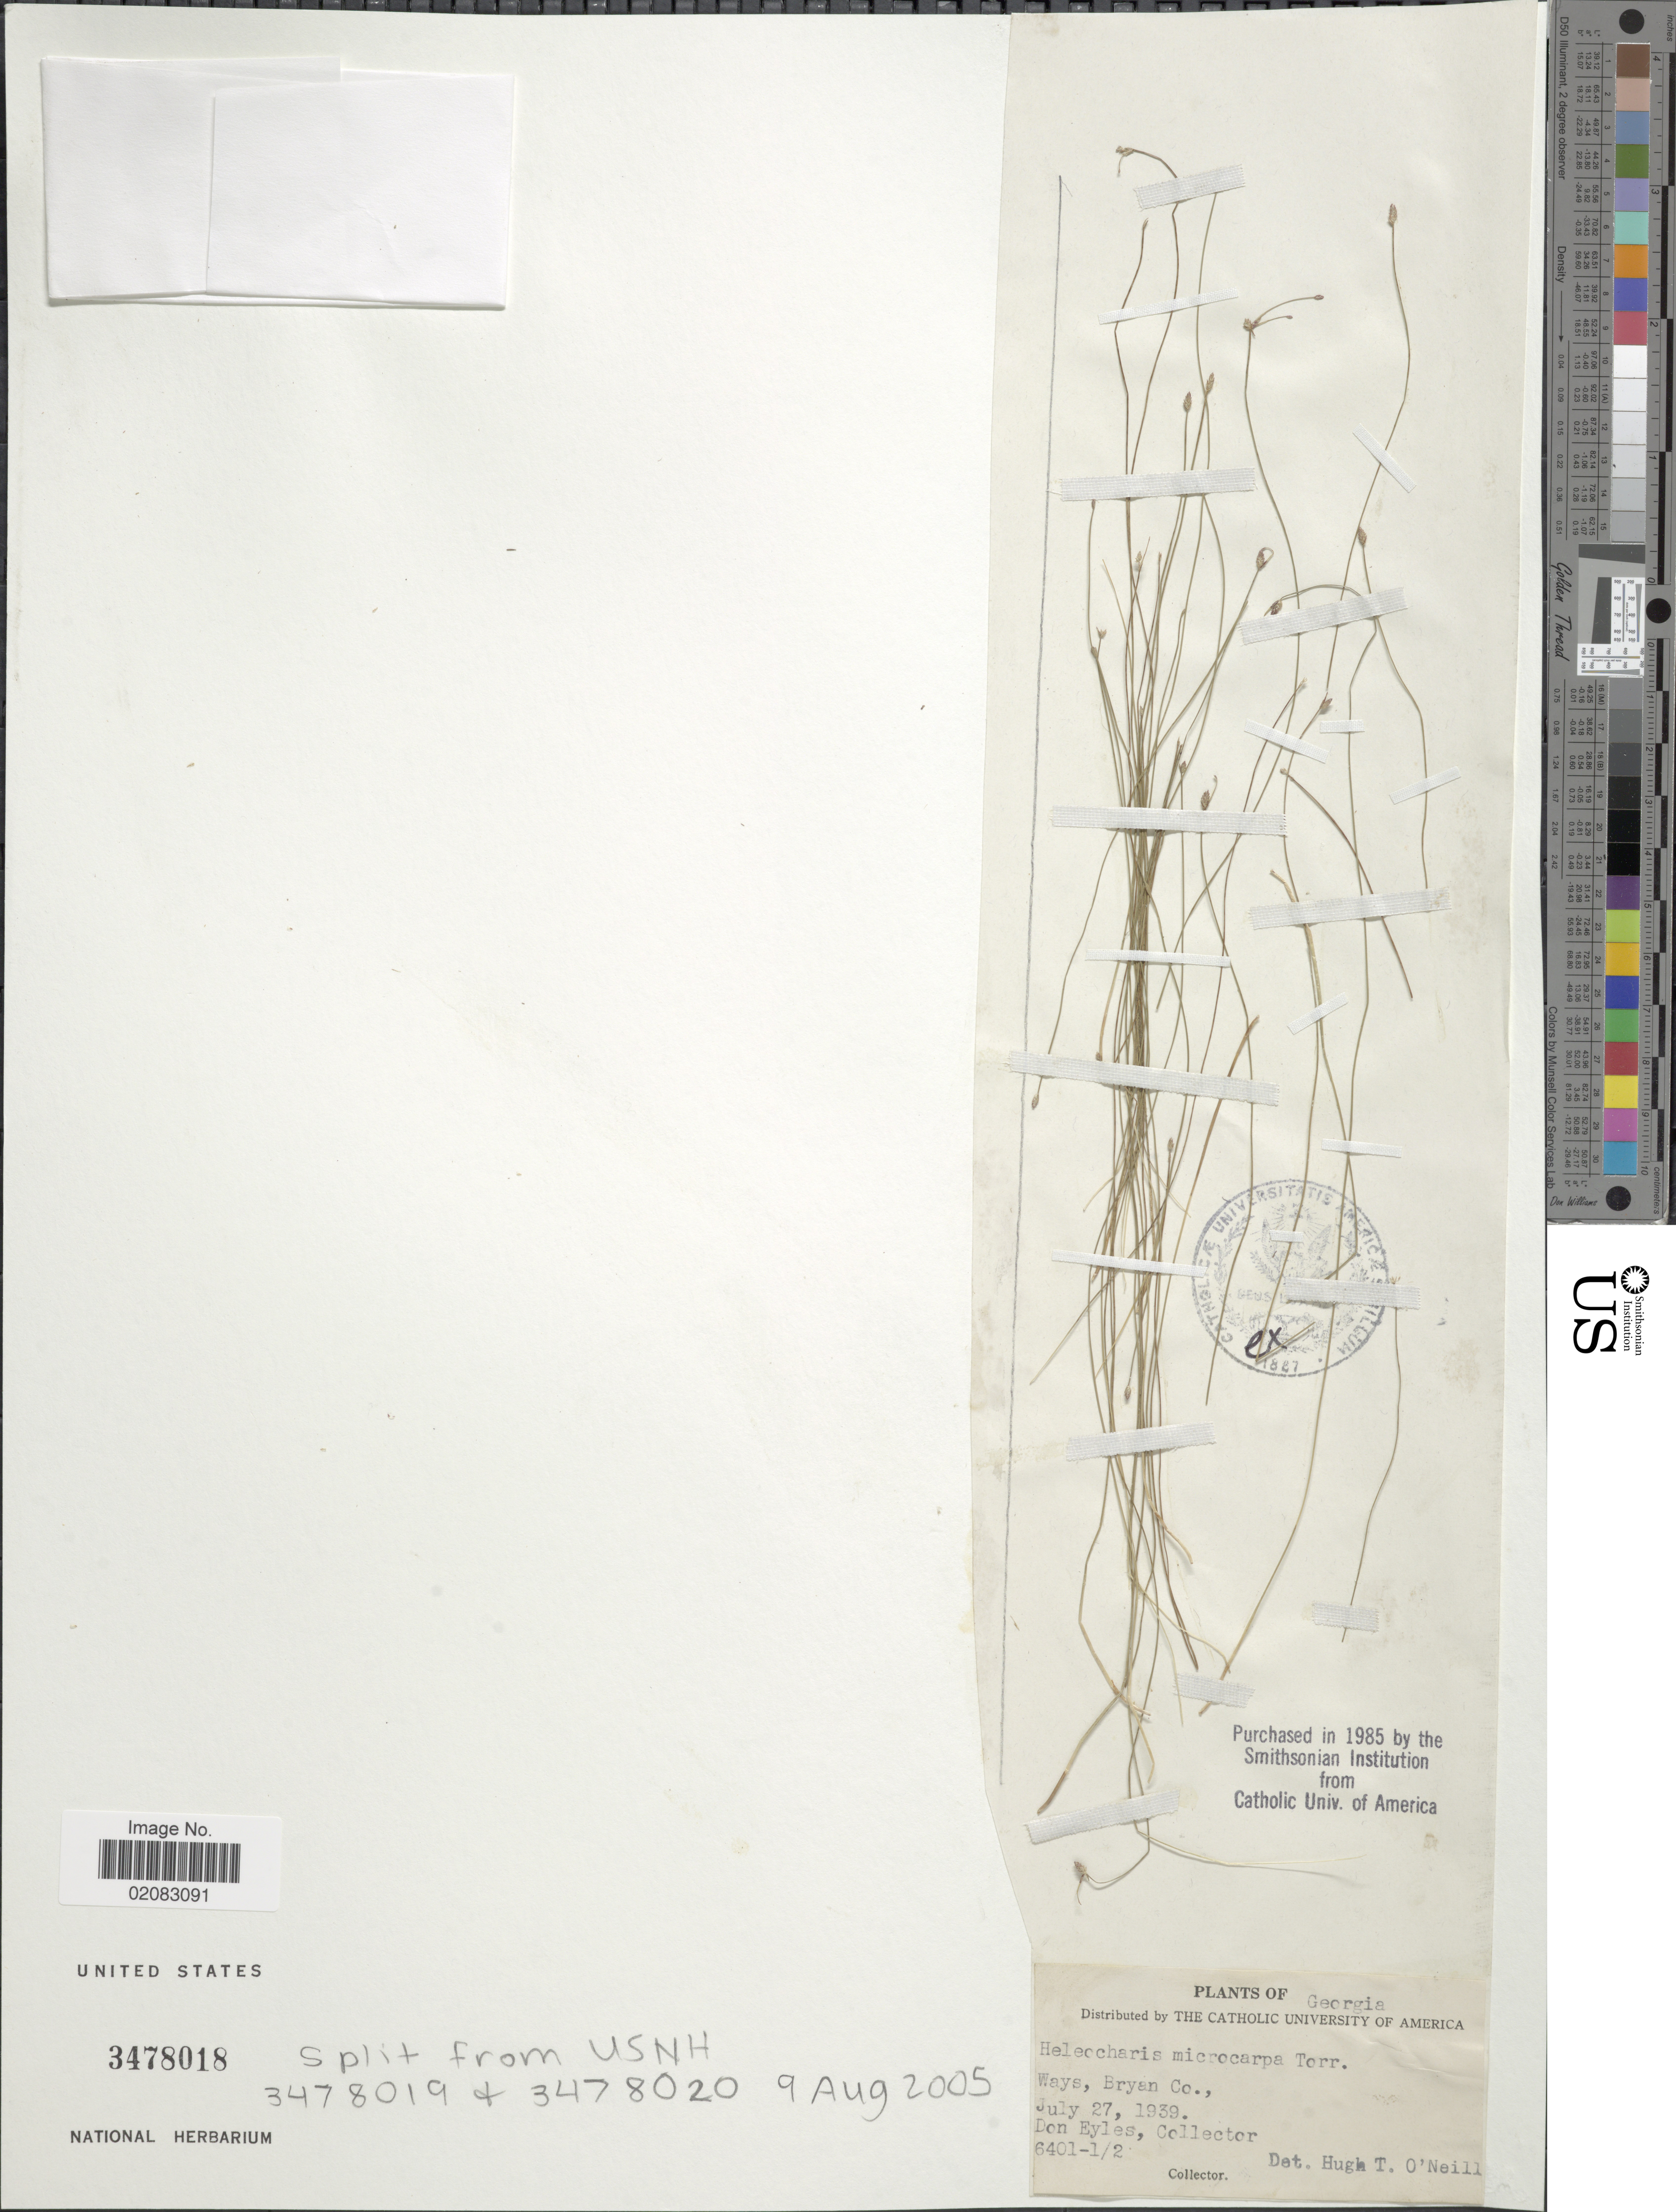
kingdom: Plantae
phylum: Tracheophyta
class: Liliopsida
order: Poales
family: Cyperaceae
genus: Eleocharis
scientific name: Eleocharis microcarpa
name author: Torr.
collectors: D. Eyles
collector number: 640-1/2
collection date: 1939-07-27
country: United States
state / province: Georgia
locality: Ways, Bryan Co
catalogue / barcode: US 3478018